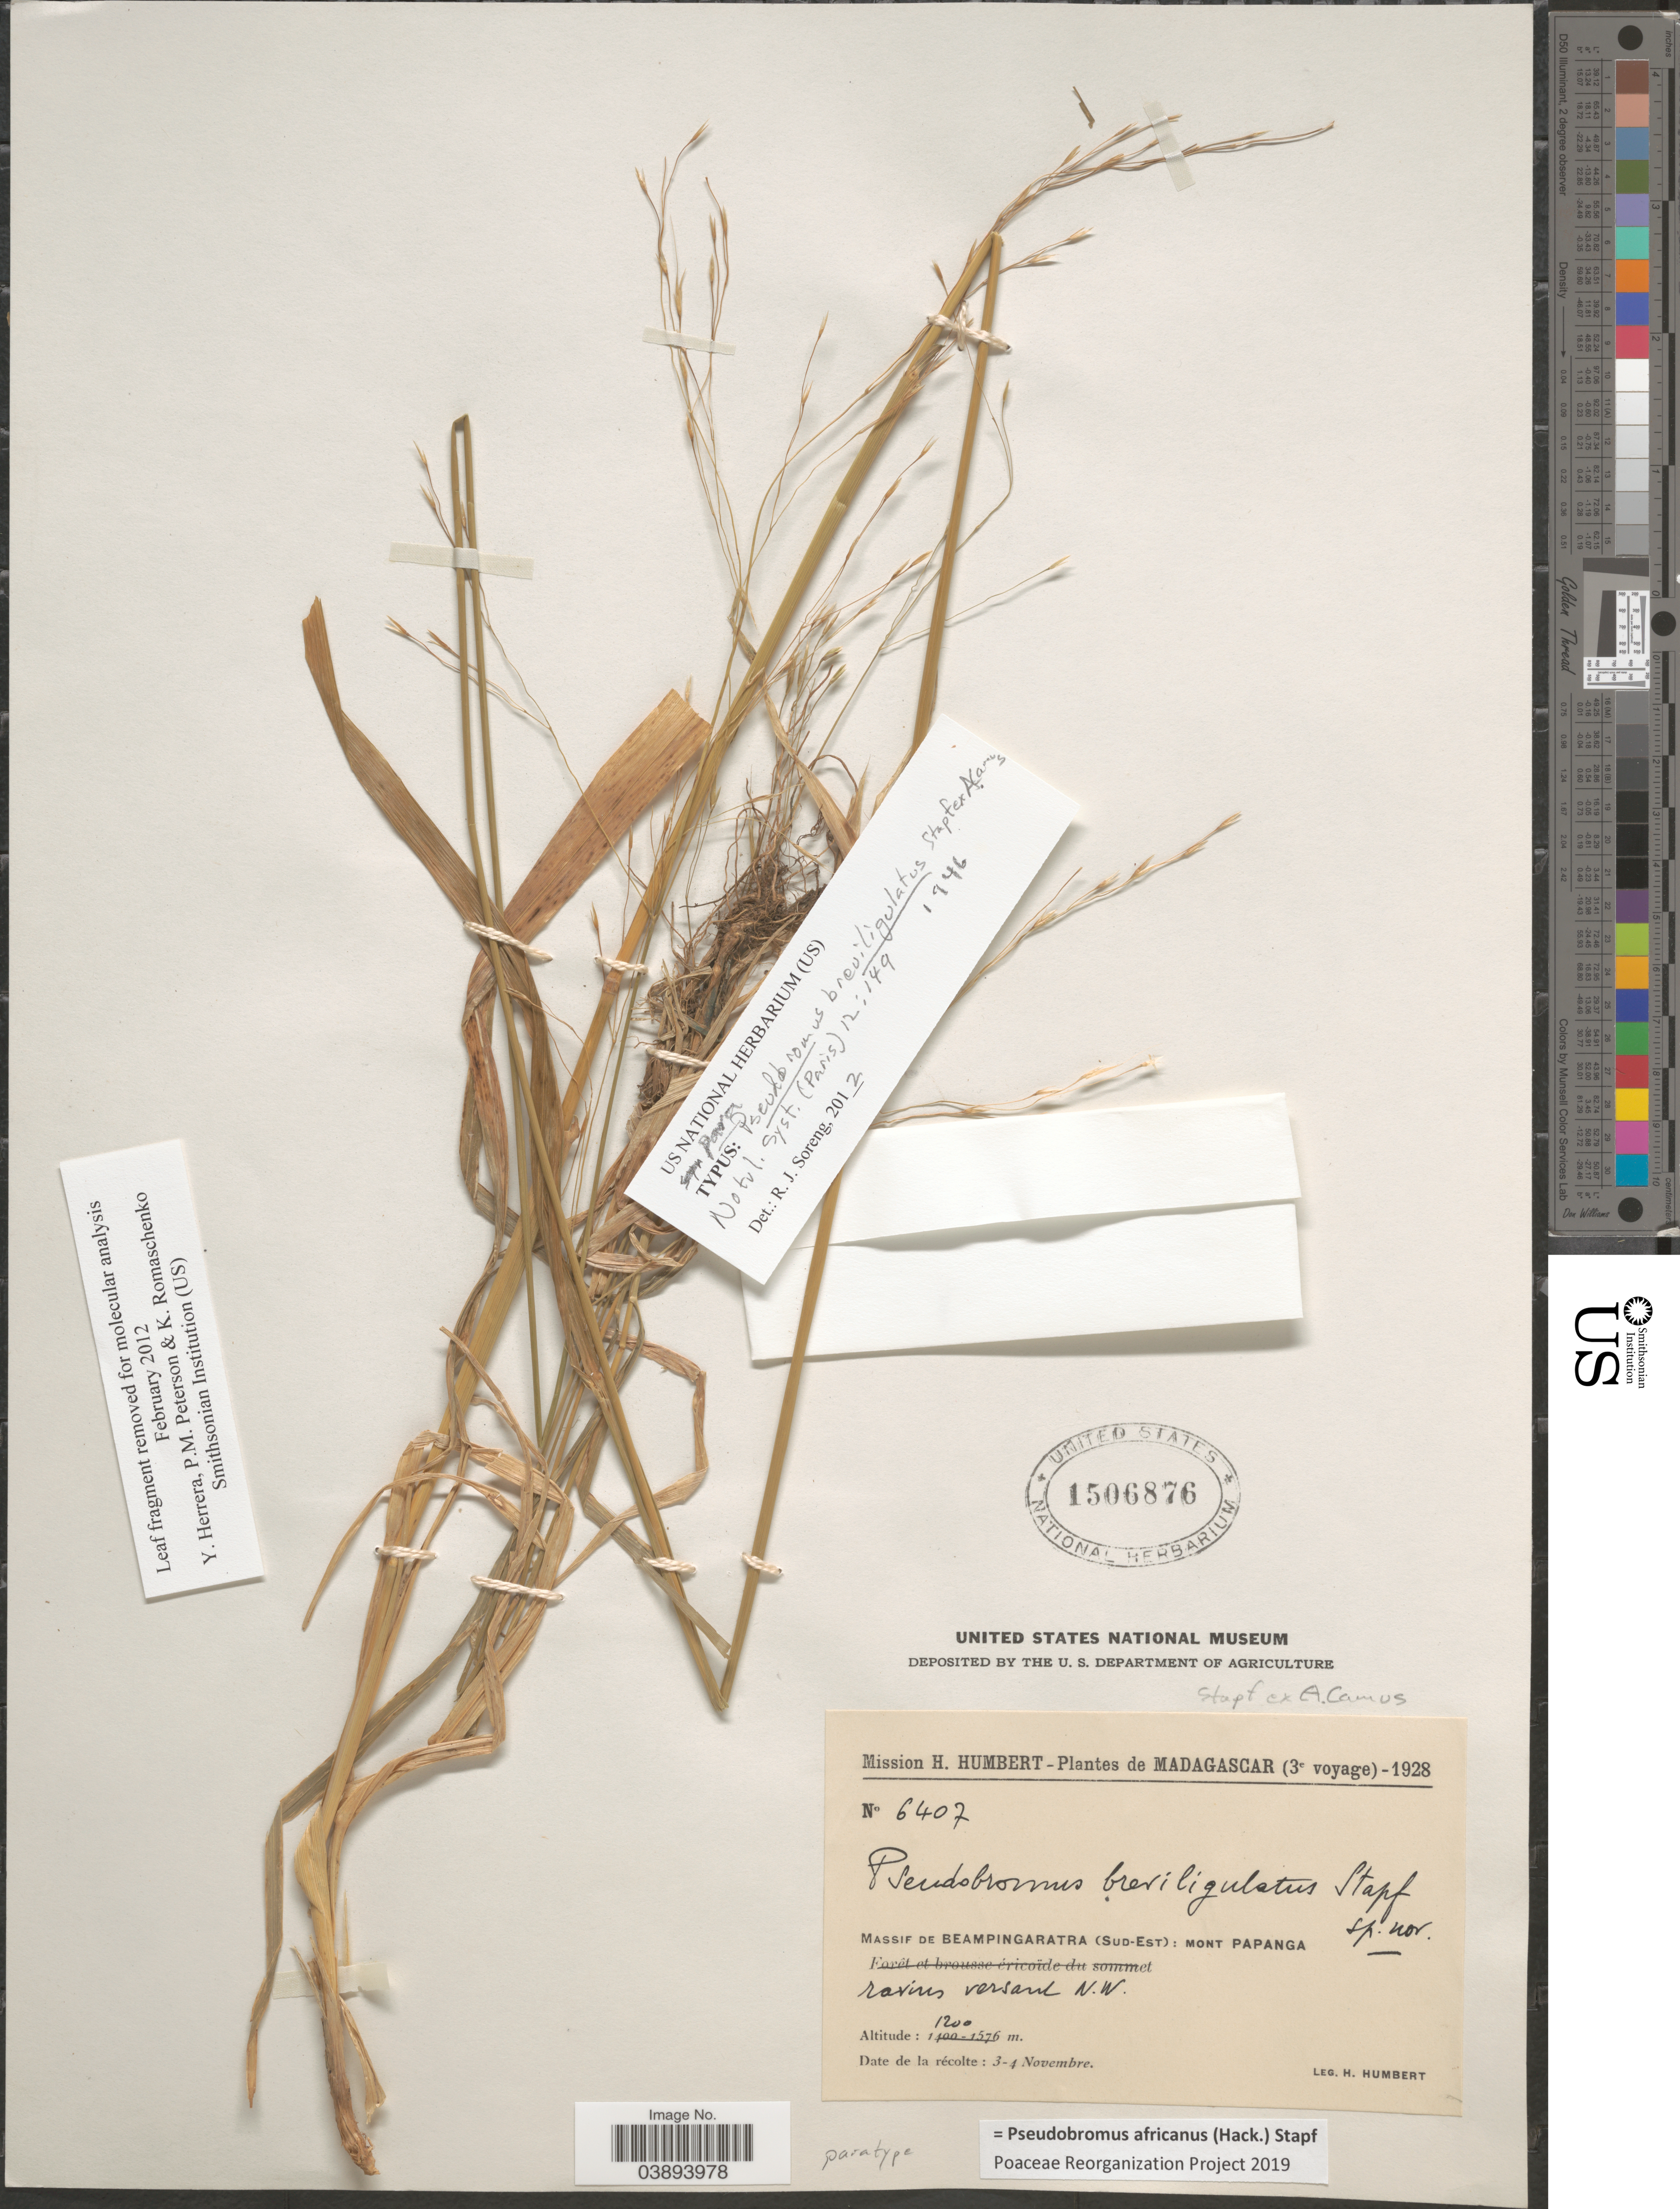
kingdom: Plantae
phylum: Tracheophyta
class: Liliopsida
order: Poales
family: Poaceae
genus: Pseudobromus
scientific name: Pseudobromus africanus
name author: (Hack.) Stapf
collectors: H. Humbert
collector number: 6407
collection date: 1928-11-03/1928-11-04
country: Madagascar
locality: Massif de Beampingaratra (Sud-Est): Mont Papanga. Ravires versant N. W.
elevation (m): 1200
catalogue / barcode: US 1506876